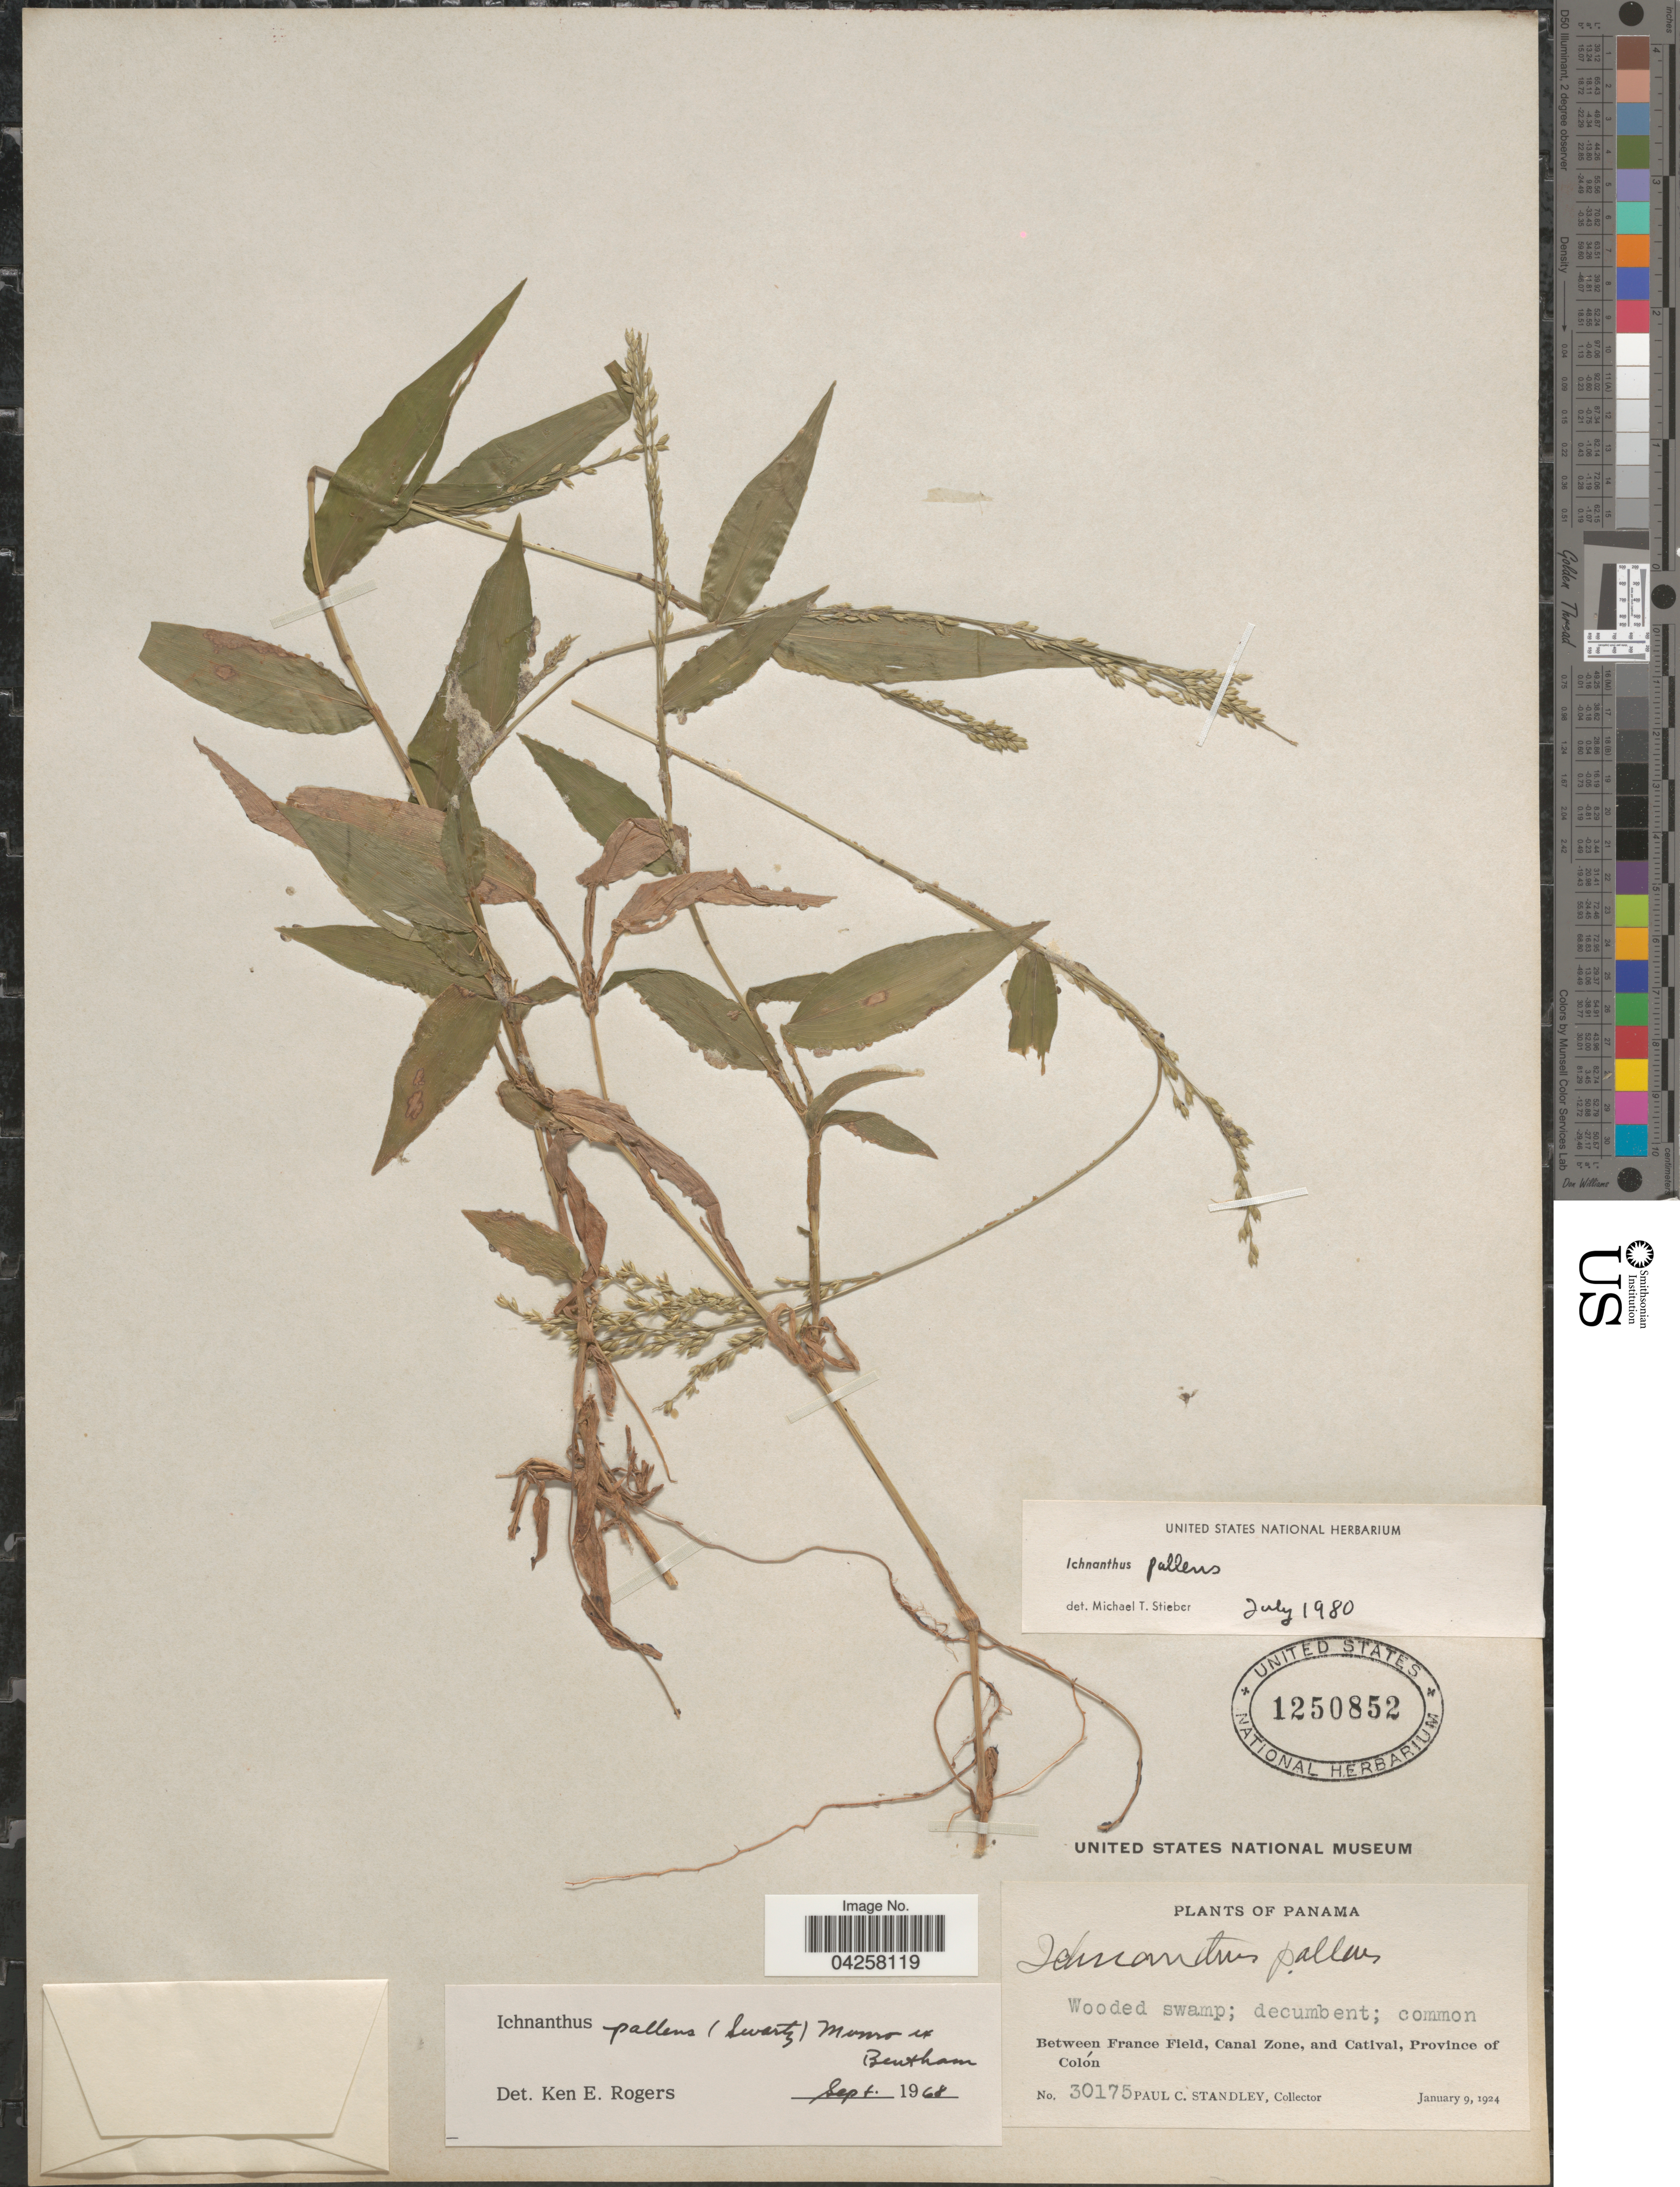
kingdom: Plantae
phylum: Tracheophyta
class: Liliopsida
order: Poales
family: Poaceae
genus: Ichnanthus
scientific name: Ichnanthus pallens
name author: (Sw.) Munro ex Benth.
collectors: P. C. Standley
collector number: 30175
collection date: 1924-01-09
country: Panama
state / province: Colón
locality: Between France Field, Canal Zone, and Catival.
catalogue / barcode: US 1250852